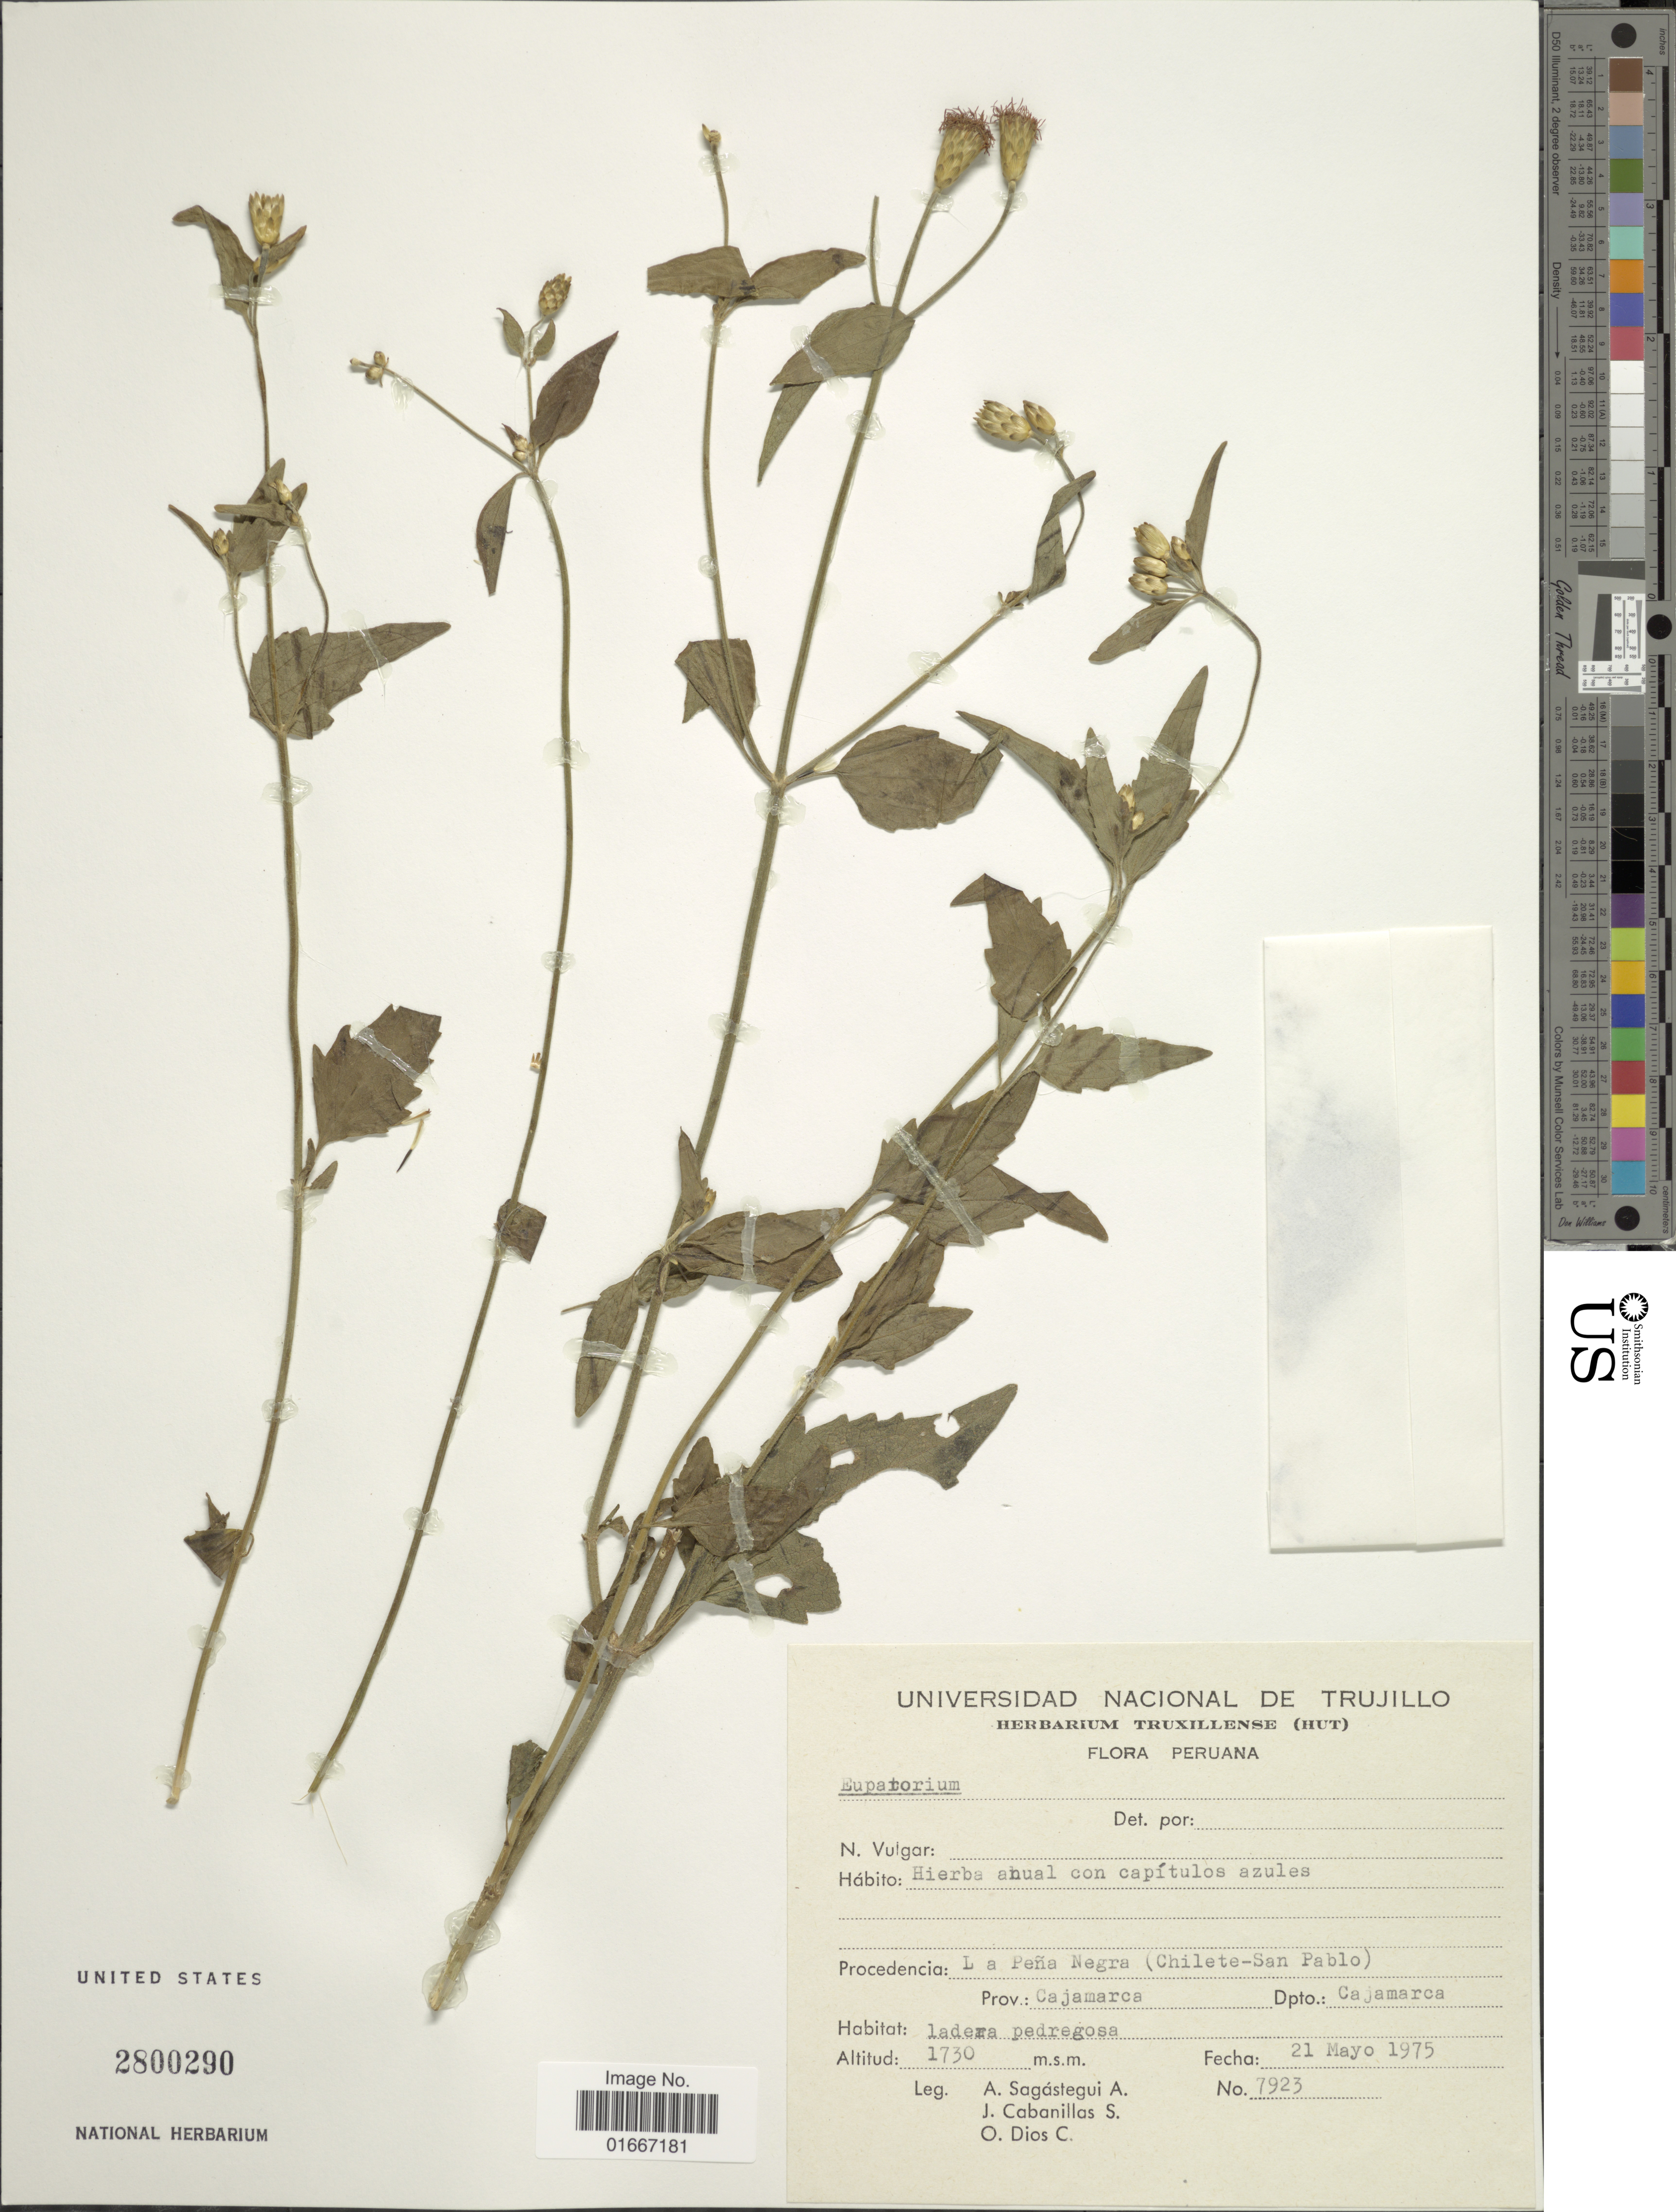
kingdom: Plantae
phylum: Tracheophyta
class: Magnoliopsida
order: Asterales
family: Asteraceae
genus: Chromolaena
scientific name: Chromolaena serratuloides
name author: (Kunth) R.M. King & H. Rob.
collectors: A. Sagástegui A., J. Cabanillas S. & O. Dios C.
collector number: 7923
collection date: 1975-05-21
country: Peru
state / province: Cajamarca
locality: Procedencia: La Pena Negra (Chilete-San Pablo) Prov. Cajamarca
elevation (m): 1730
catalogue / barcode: US 2800290